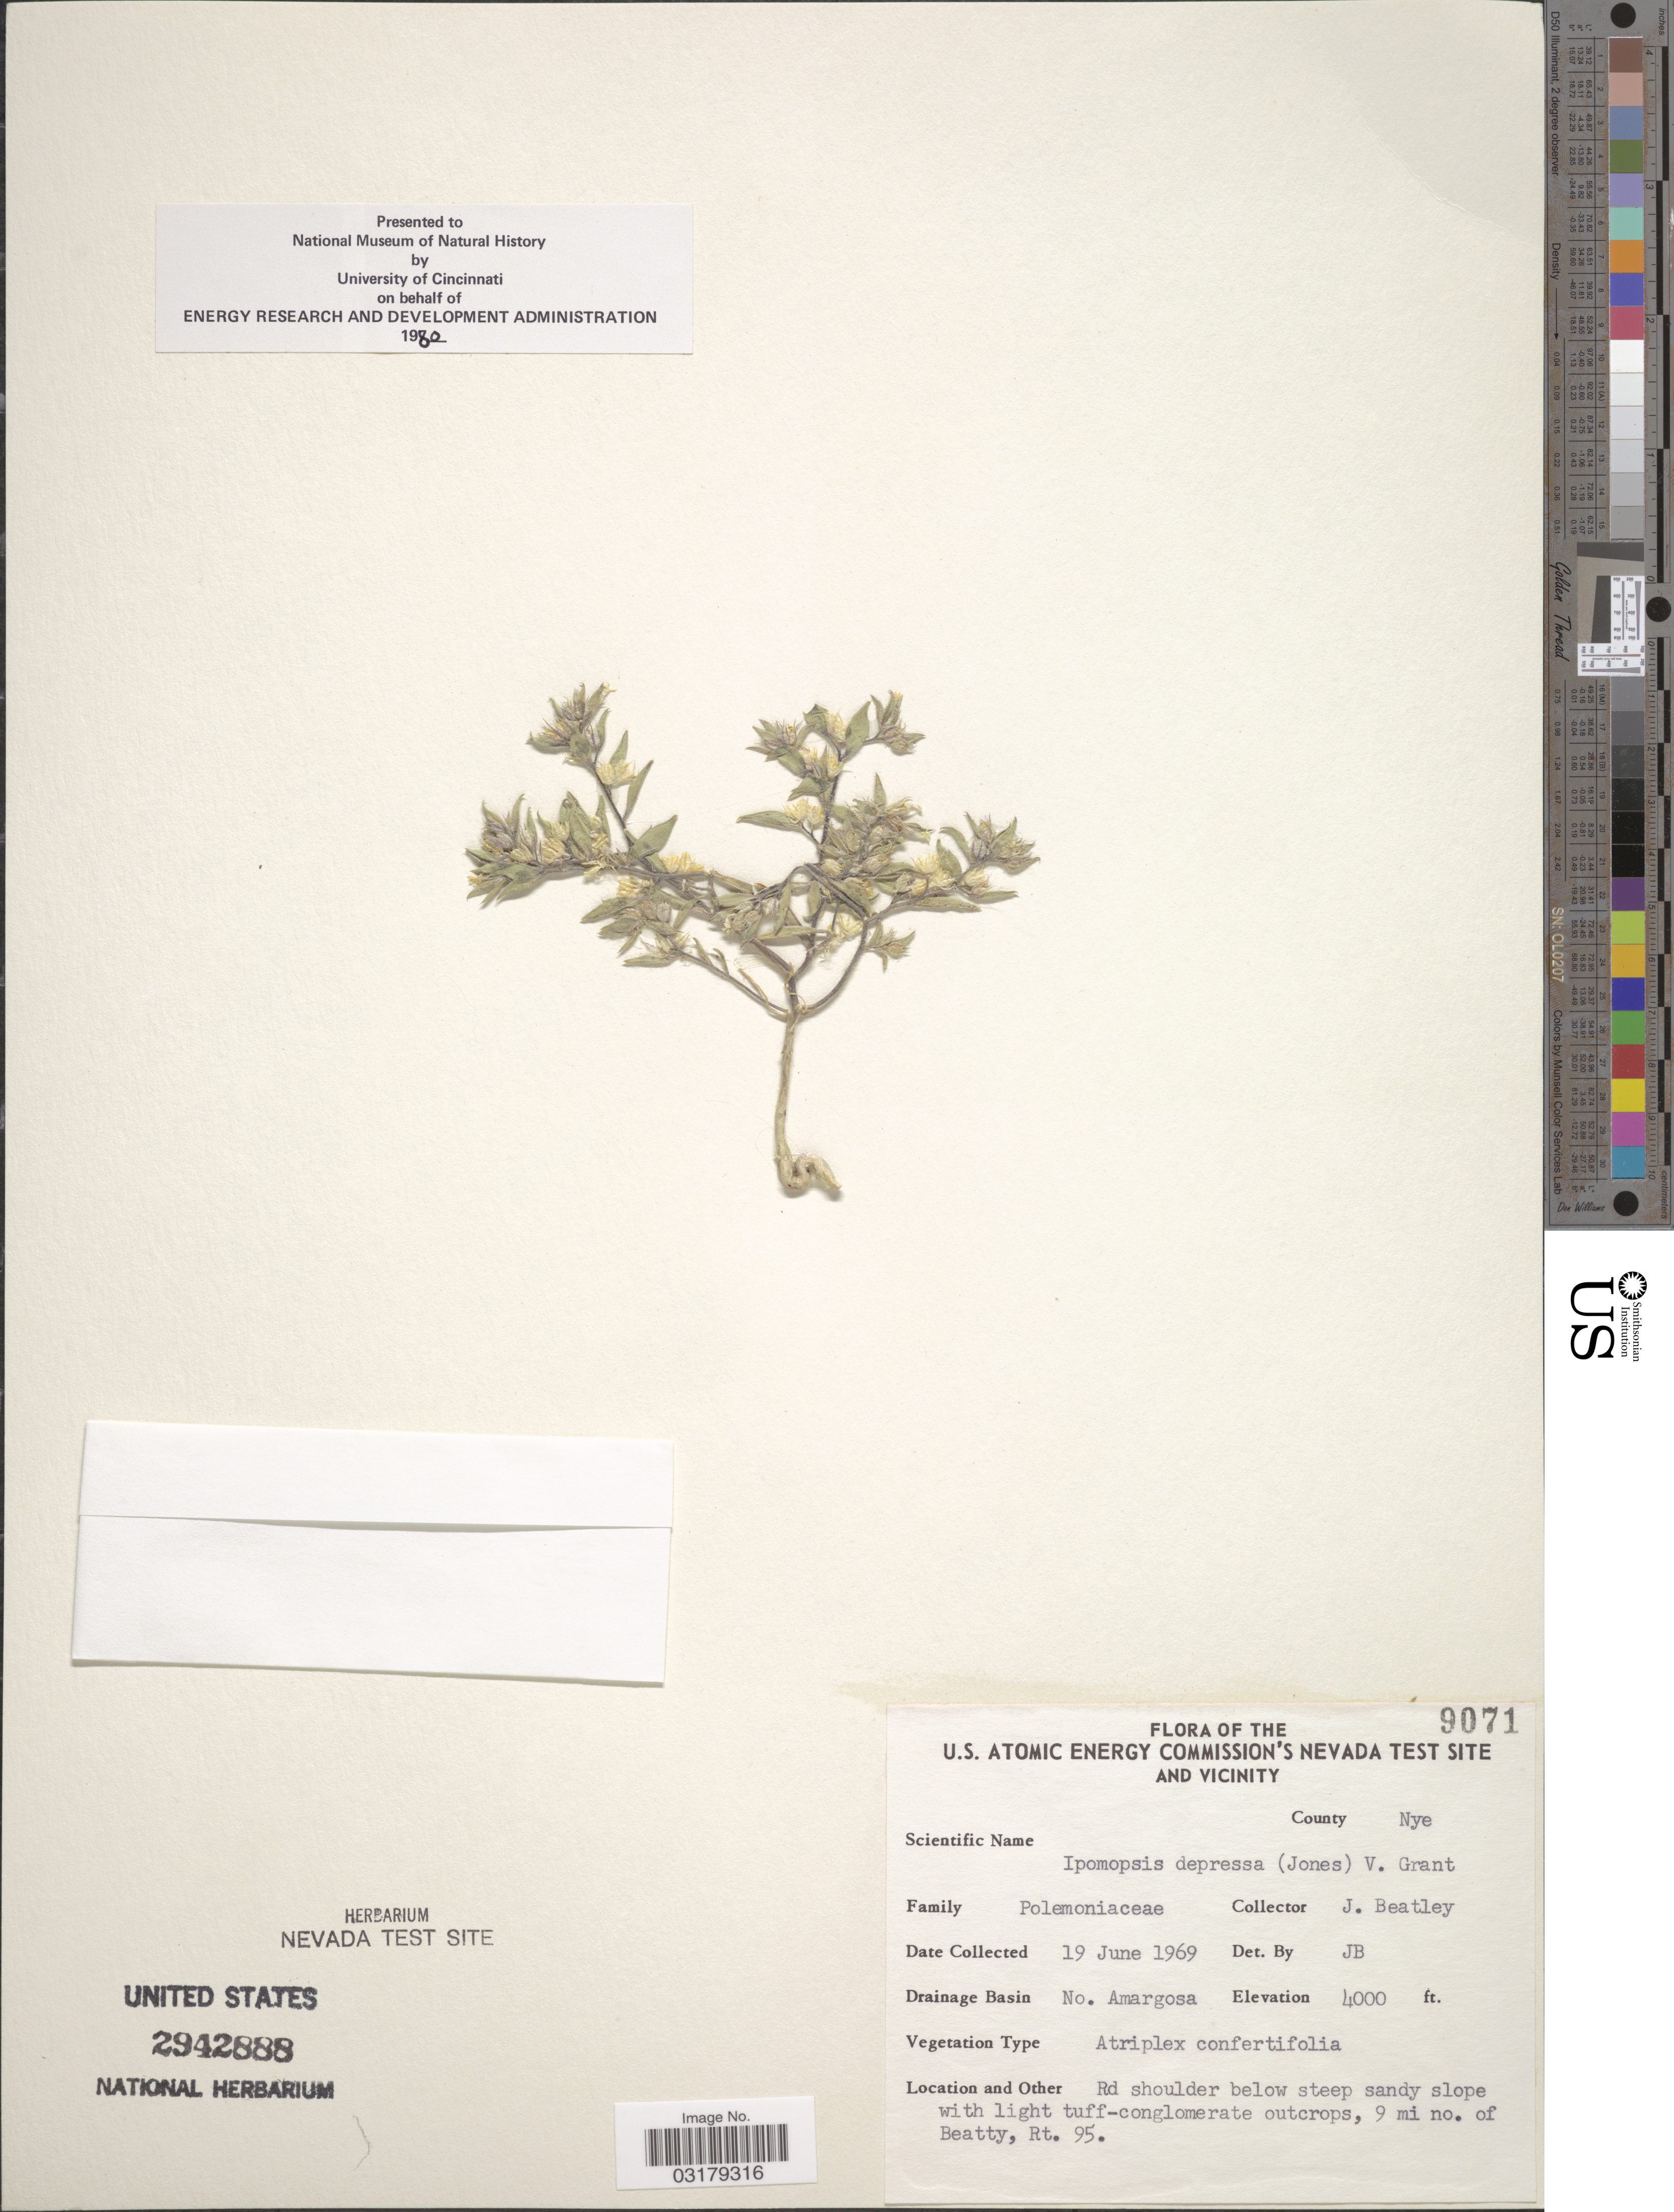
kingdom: Plantae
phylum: Tracheophyta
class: Magnoliopsida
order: Ericales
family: Polemoniaceae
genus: Ipomopsis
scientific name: Ipomopsis depressa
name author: (M.E. Jones ex A. Gray) V.E. Grant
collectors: J. C. Beatley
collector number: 9071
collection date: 1969-06-19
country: United States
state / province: Nevada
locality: The U.S. Atomic Energy Commission's Nevada test site and vicinity. County Nye. Drainage Basin No. Amargosa. Rd shoulder below steep sandy slope with light tuff-conglomerate outcrops, 9 mi no. of Beatty, Rt. 95.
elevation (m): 1219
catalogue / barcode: US 2942888